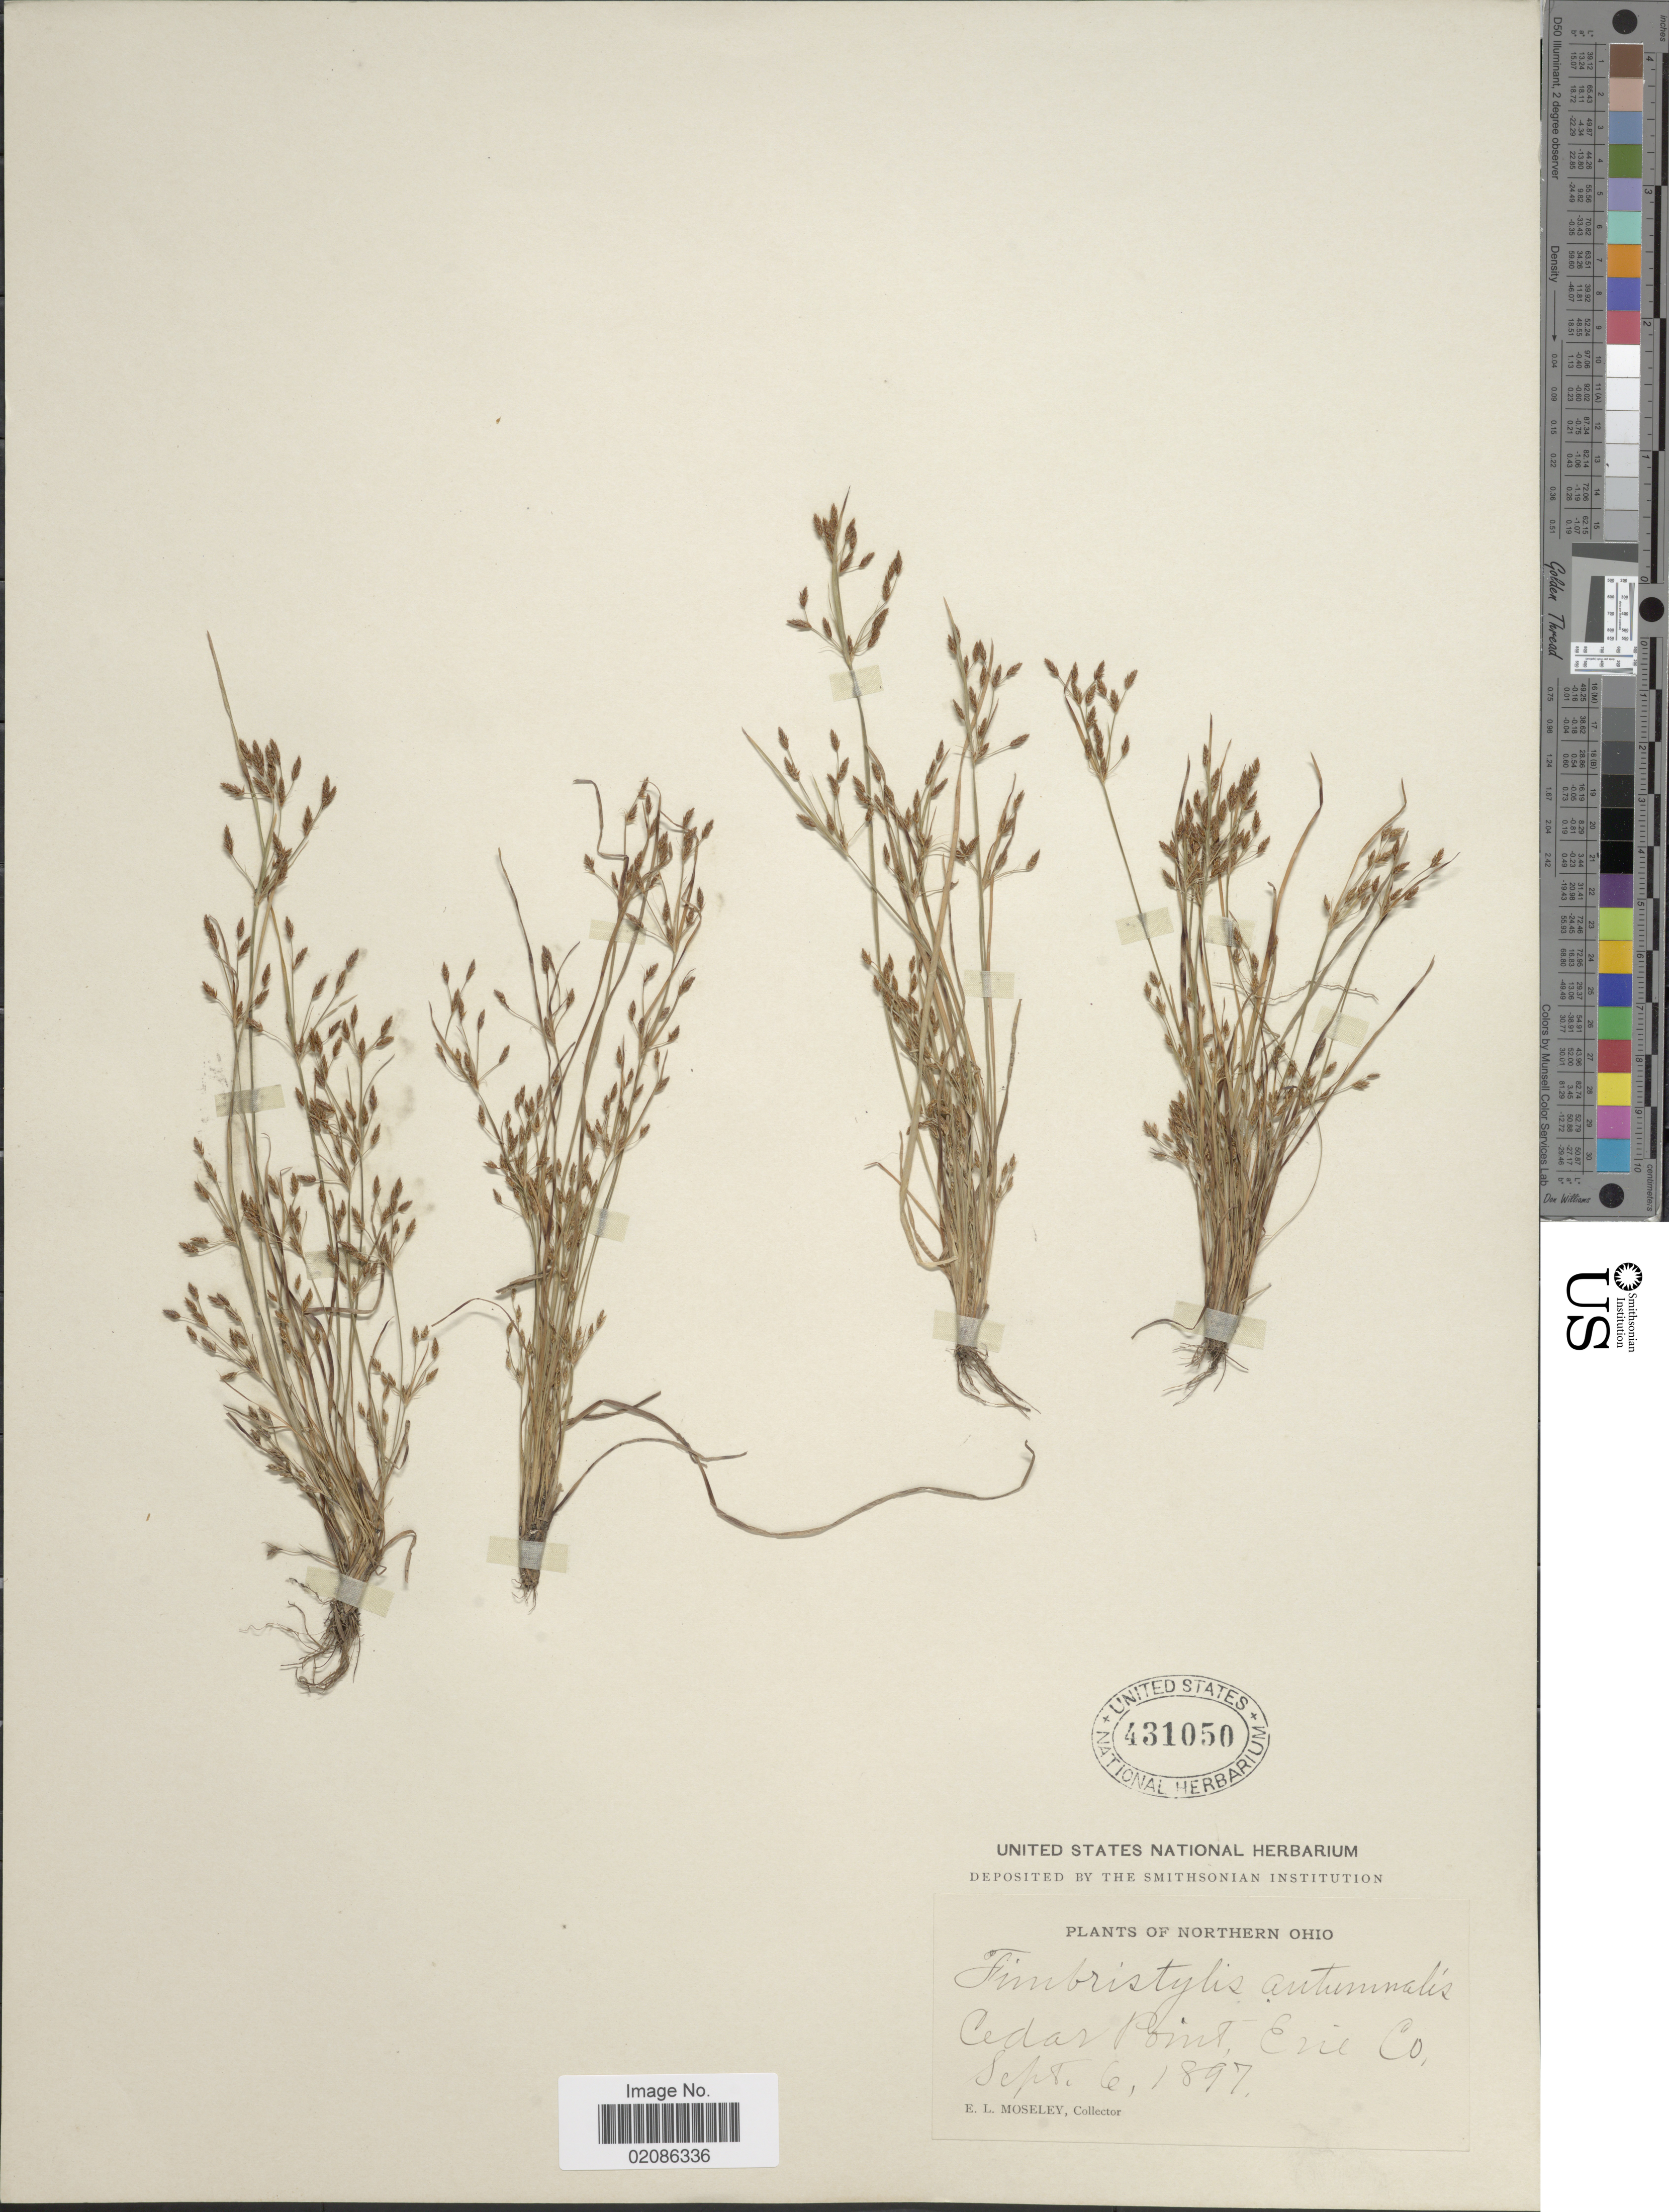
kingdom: Plantae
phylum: Tracheophyta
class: Liliopsida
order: Poales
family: Cyperaceae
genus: Fimbristylis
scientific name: Fimbristylis autumnalis (L.) Roem. & Schult.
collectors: E. Moseley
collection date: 1897-09-06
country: United States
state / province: Ohio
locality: Northern Ohio, Cedar Point, Erie Co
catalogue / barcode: US 431050